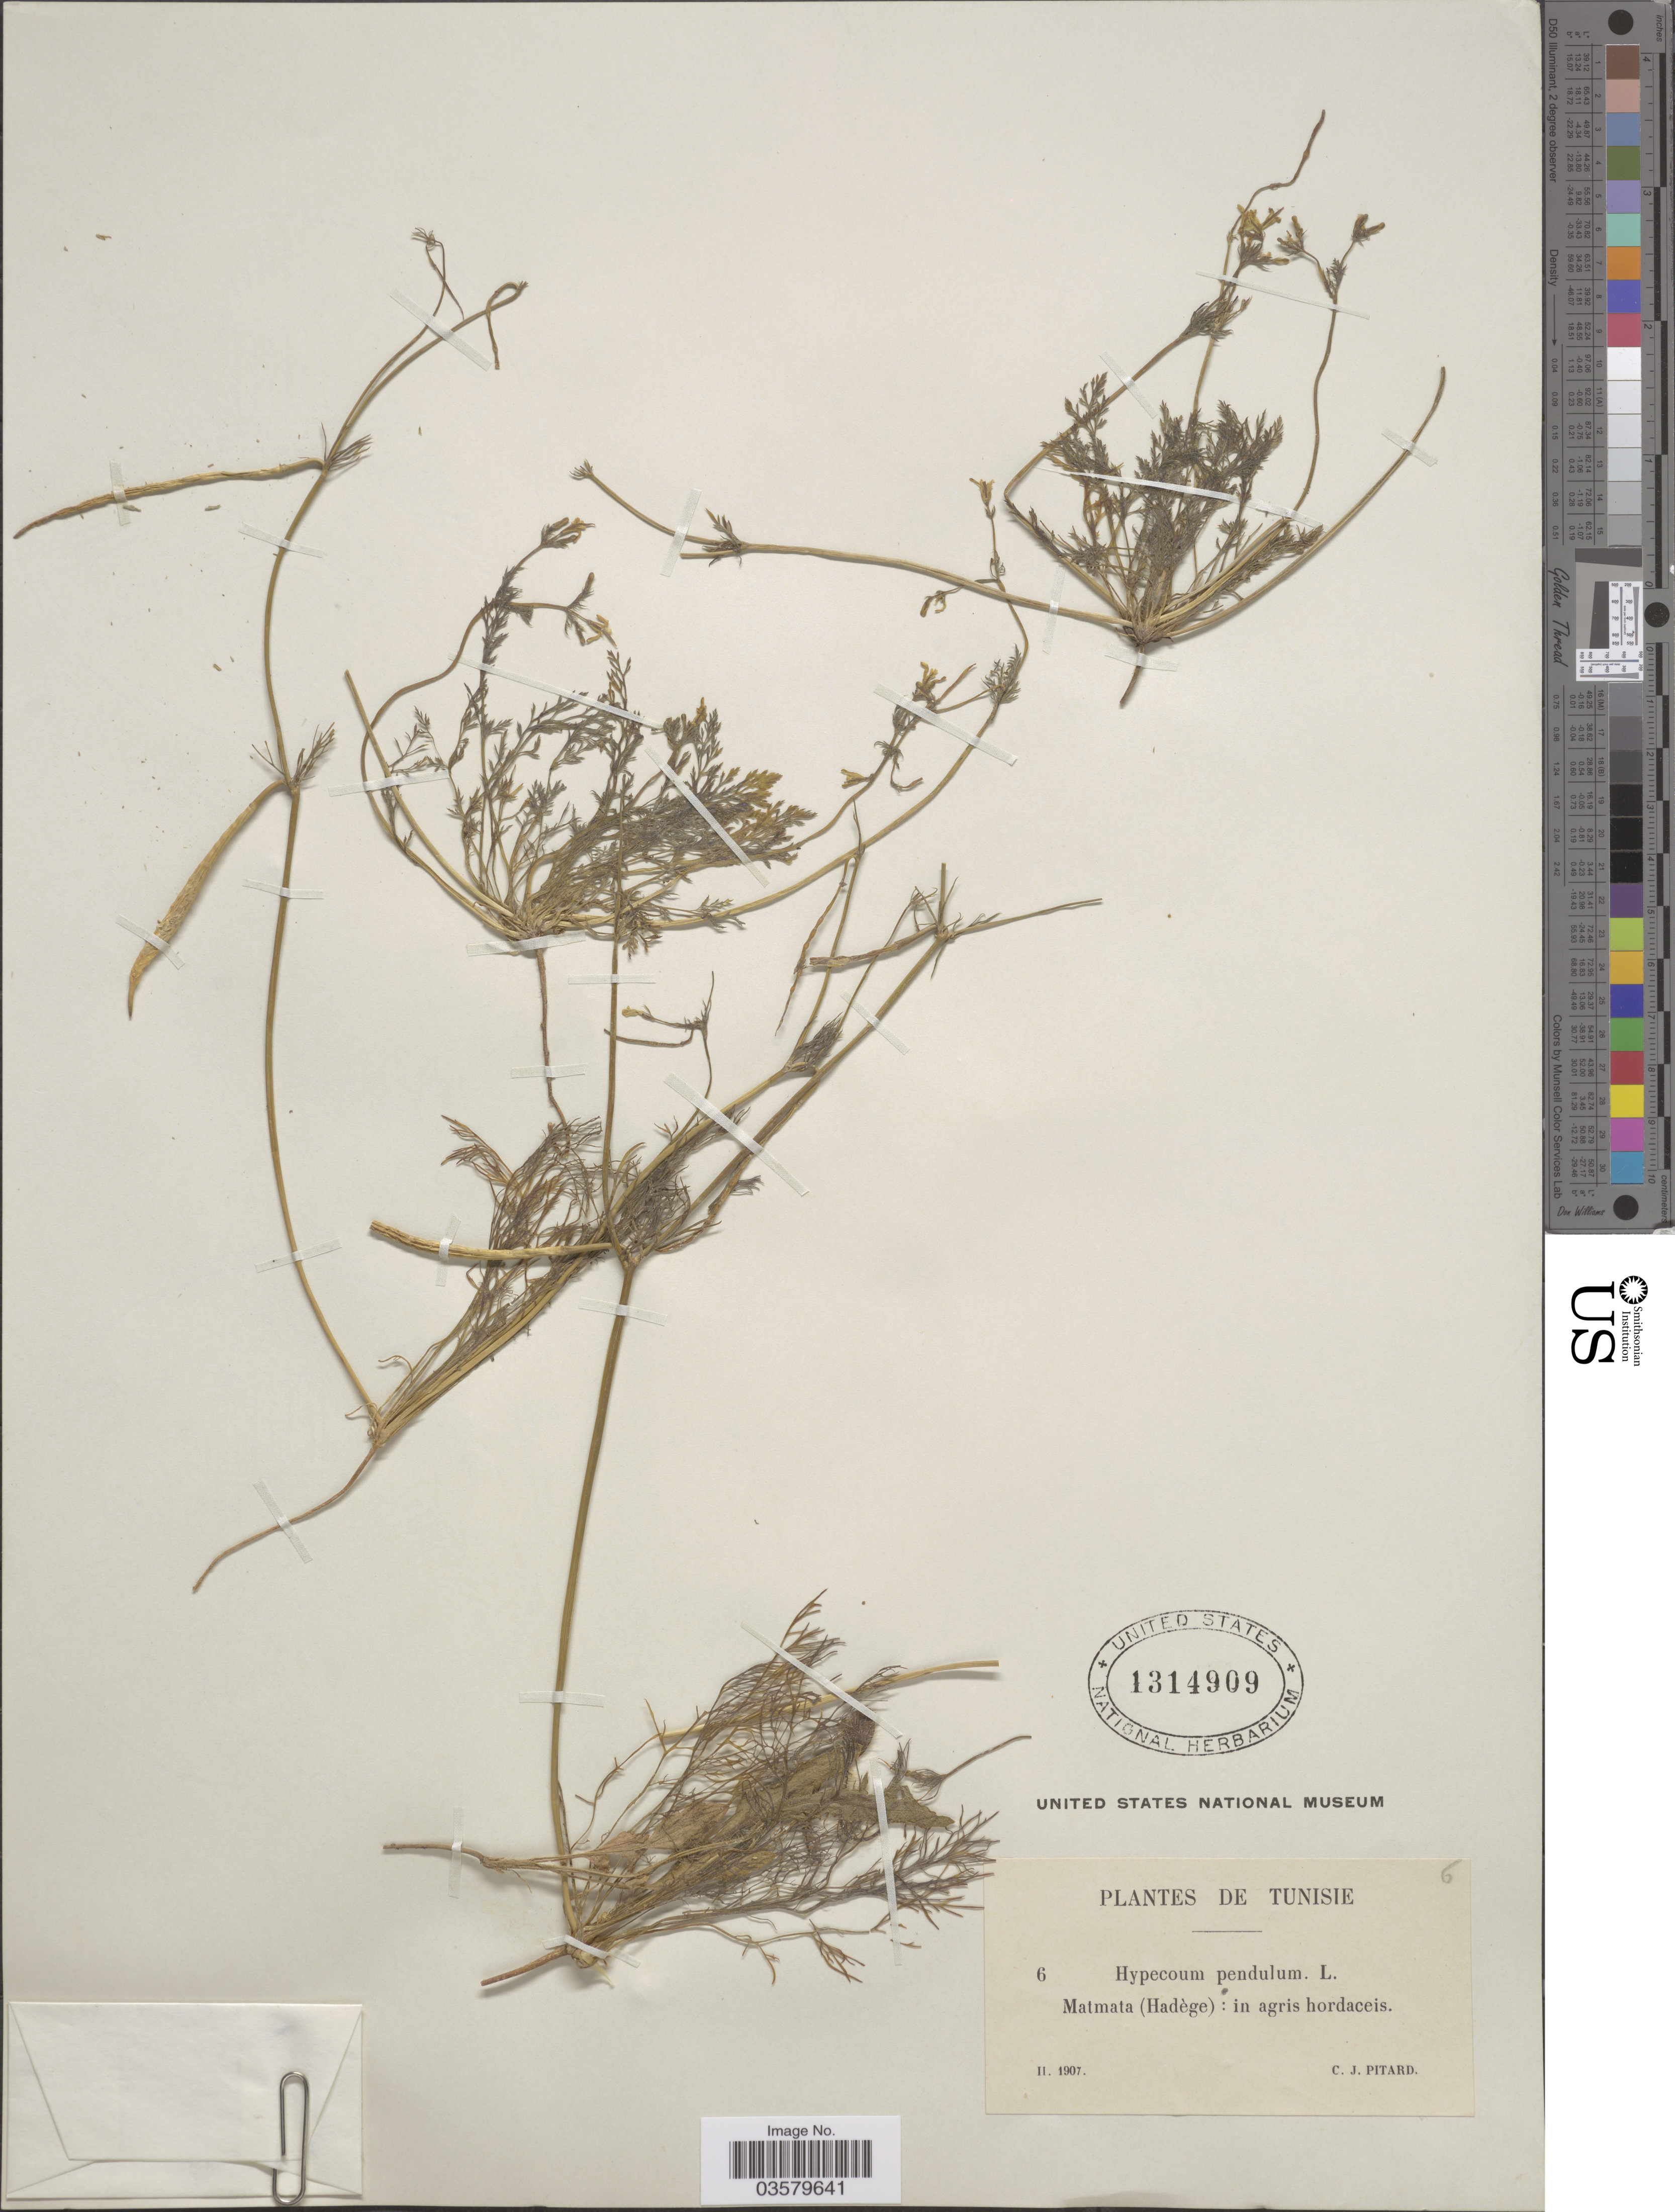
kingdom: Plantae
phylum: Tracheophyta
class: Magnoliopsida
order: Ranunculales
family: Papaveraceae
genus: Hypecoum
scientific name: Hypecoum pendulum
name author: L.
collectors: C. Pitard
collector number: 6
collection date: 1907-02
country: Tunisia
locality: Matmata (Hadège).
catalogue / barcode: US 1314909